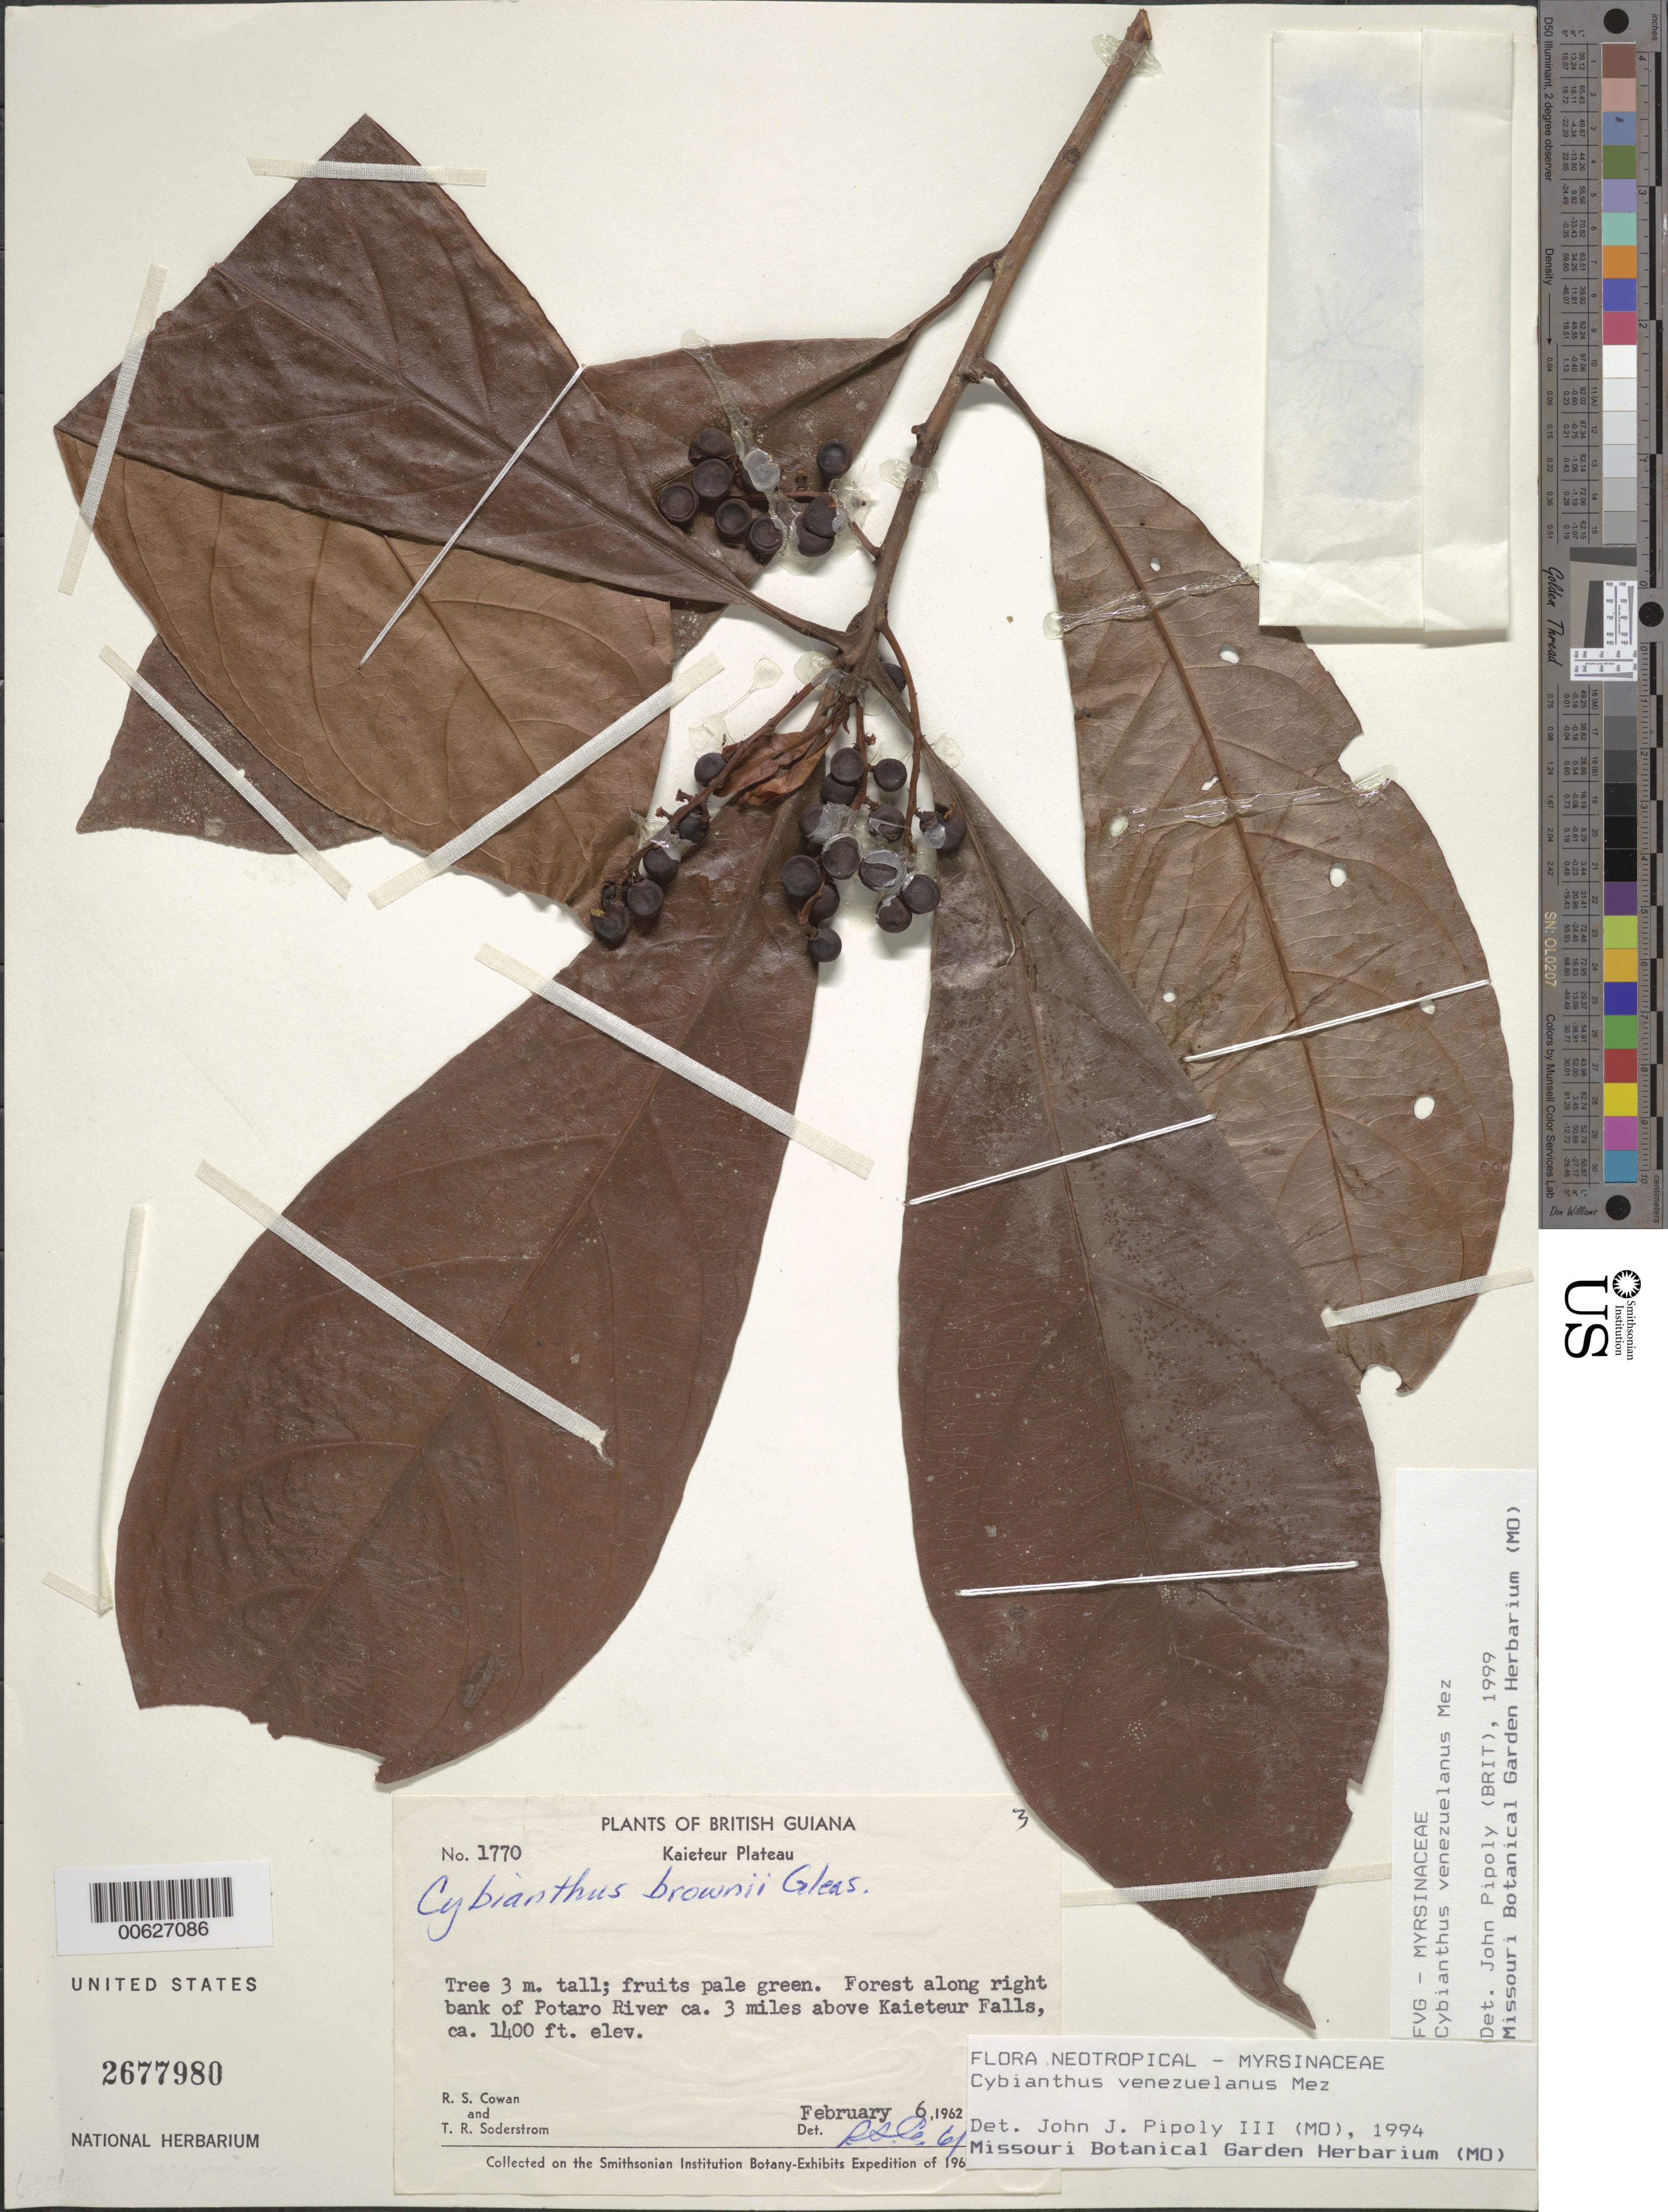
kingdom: Plantae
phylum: Tracheophyta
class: Magnoliopsida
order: Ericales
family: Primulaceae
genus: Cybianthus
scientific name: Cybianthus venezuelanus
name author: Mez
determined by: Pipoly, J. J., III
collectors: R. S. Cowan & T. R. Soderstrom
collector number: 1770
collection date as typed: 6-Feb-62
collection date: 1962-02-06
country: Guyana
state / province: Potaro-Siparuni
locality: Kaieteur Plateau, Potaro R., 3 mi. above Kaieteur Falls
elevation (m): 427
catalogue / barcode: US 2677980